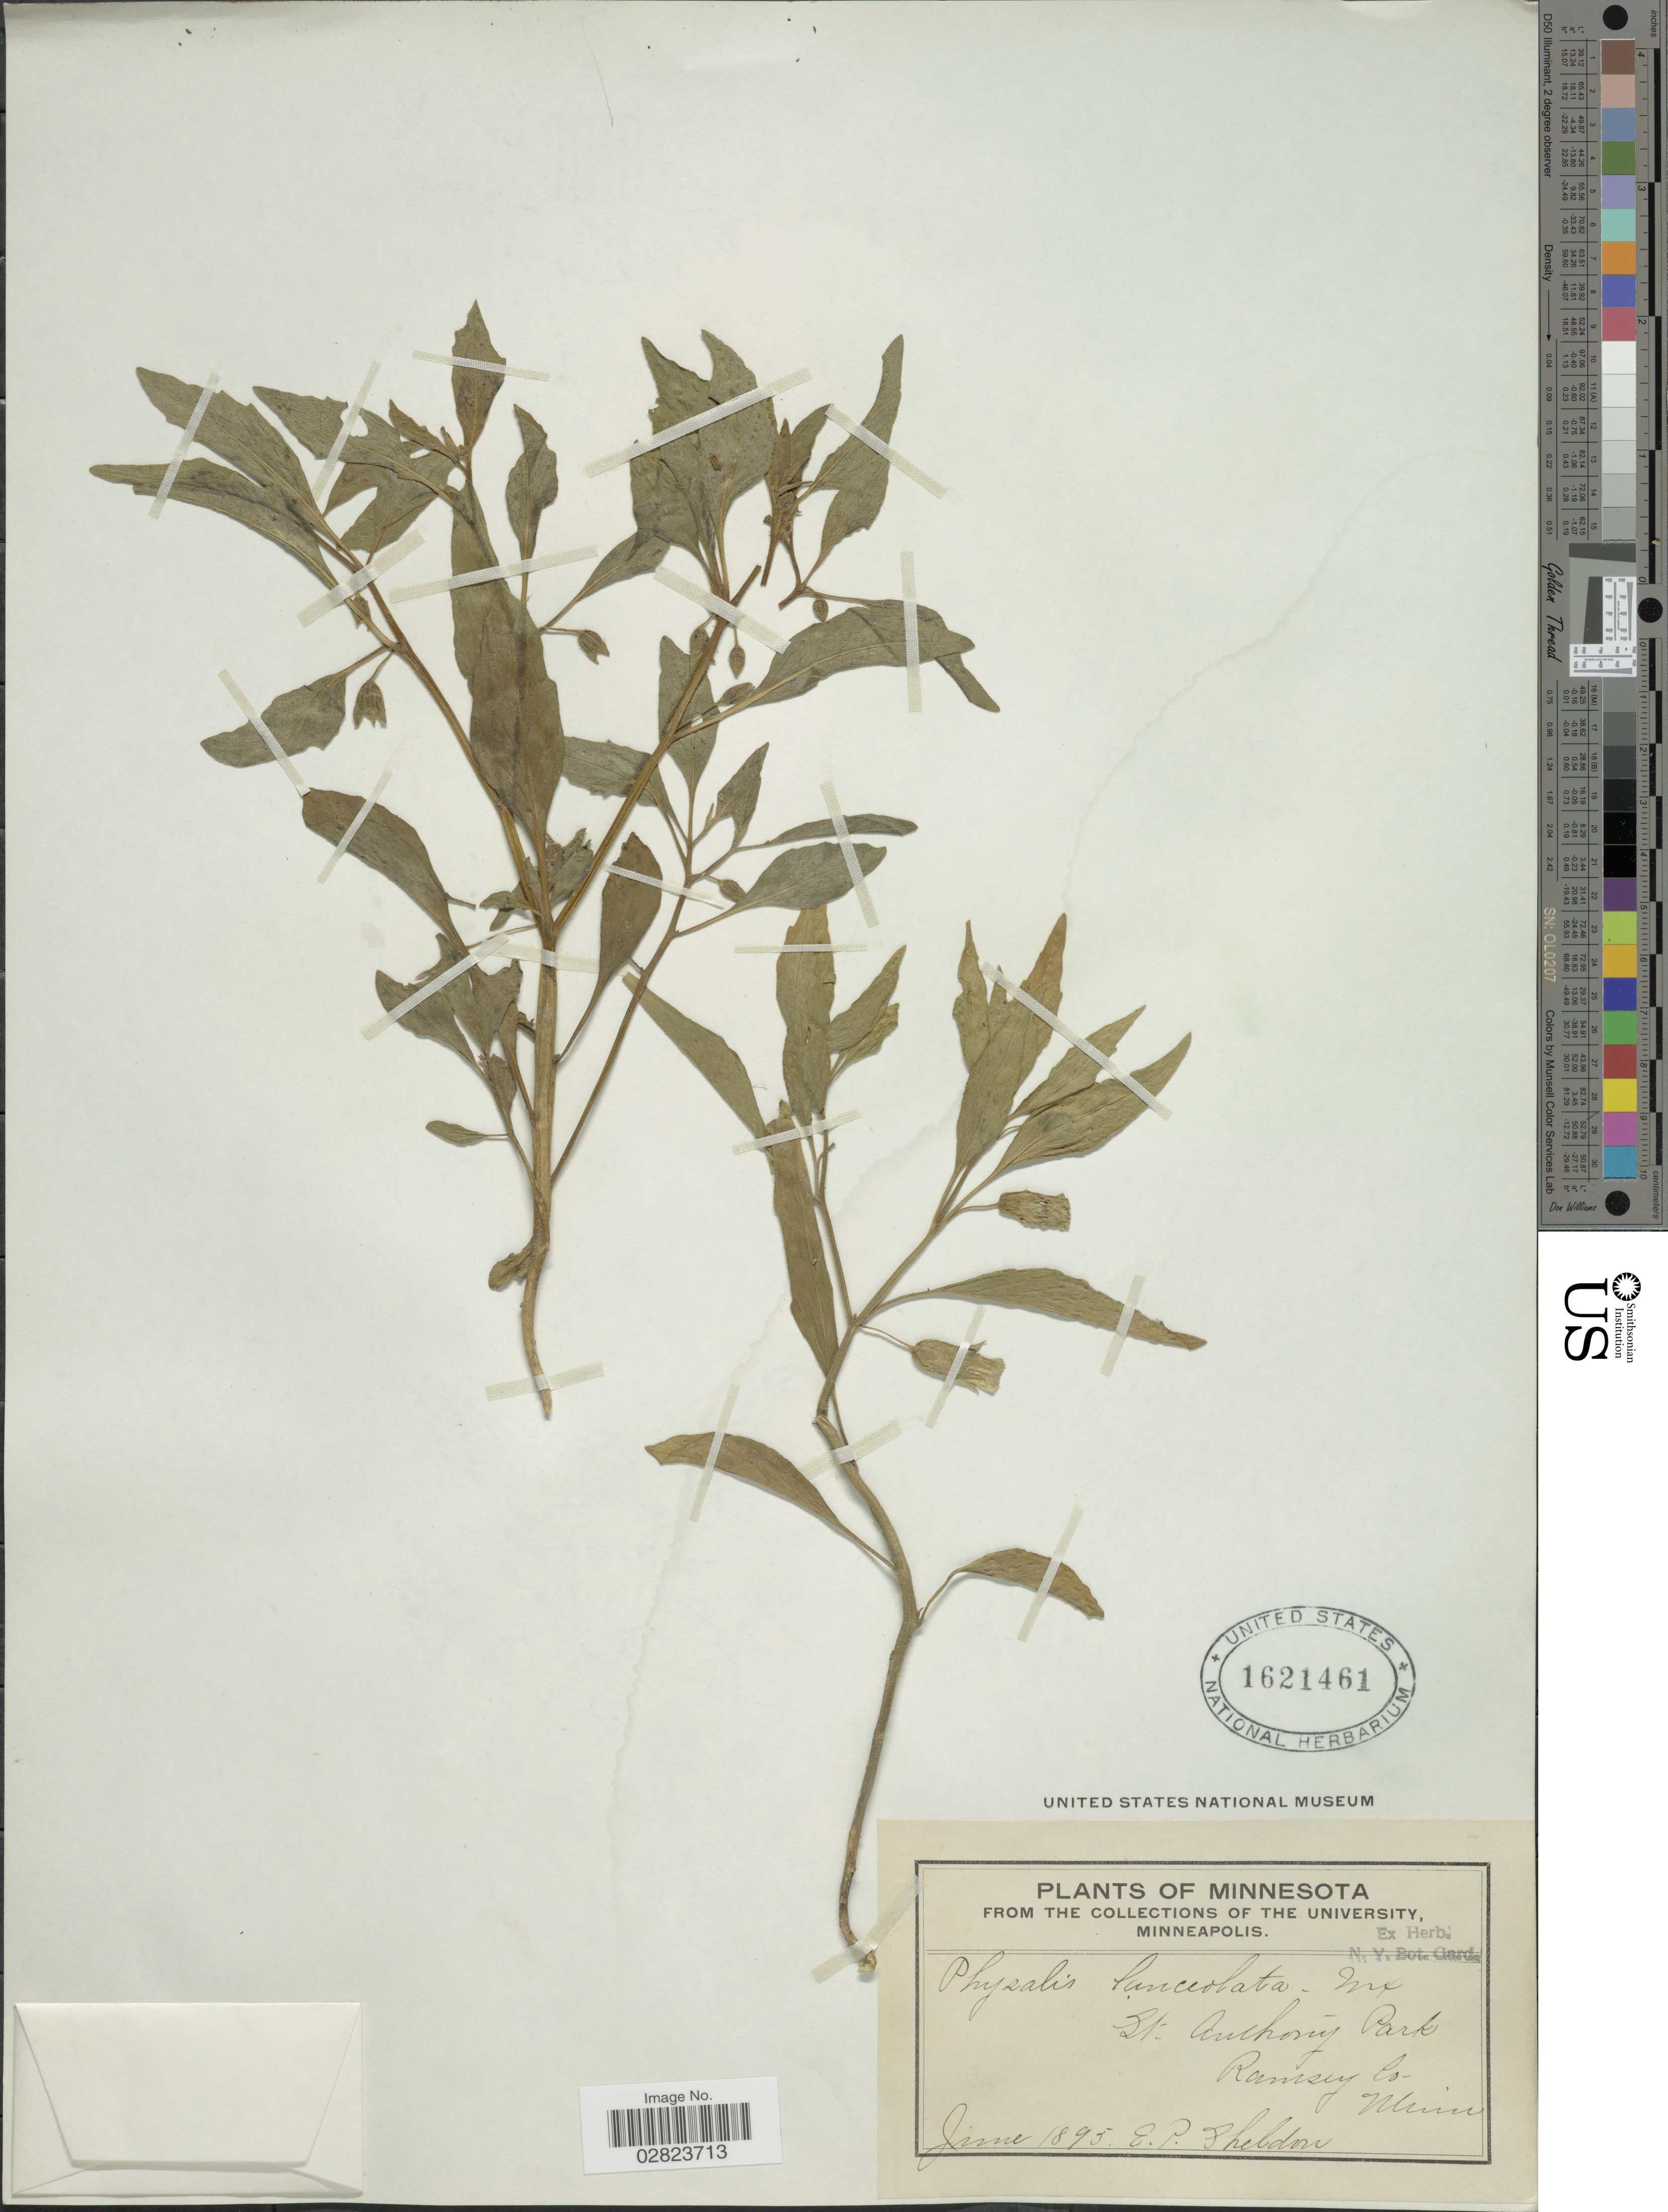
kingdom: Plantae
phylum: Tracheophyta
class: Magnoliopsida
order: Solanales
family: Solanaceae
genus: Physalis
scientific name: Physalis lanceolata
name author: Michx.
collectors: E. P. Sheldon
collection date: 1895-06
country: United States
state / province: Minnesota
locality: St. Anthony Park. Ramsey Co.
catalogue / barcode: US 1621461